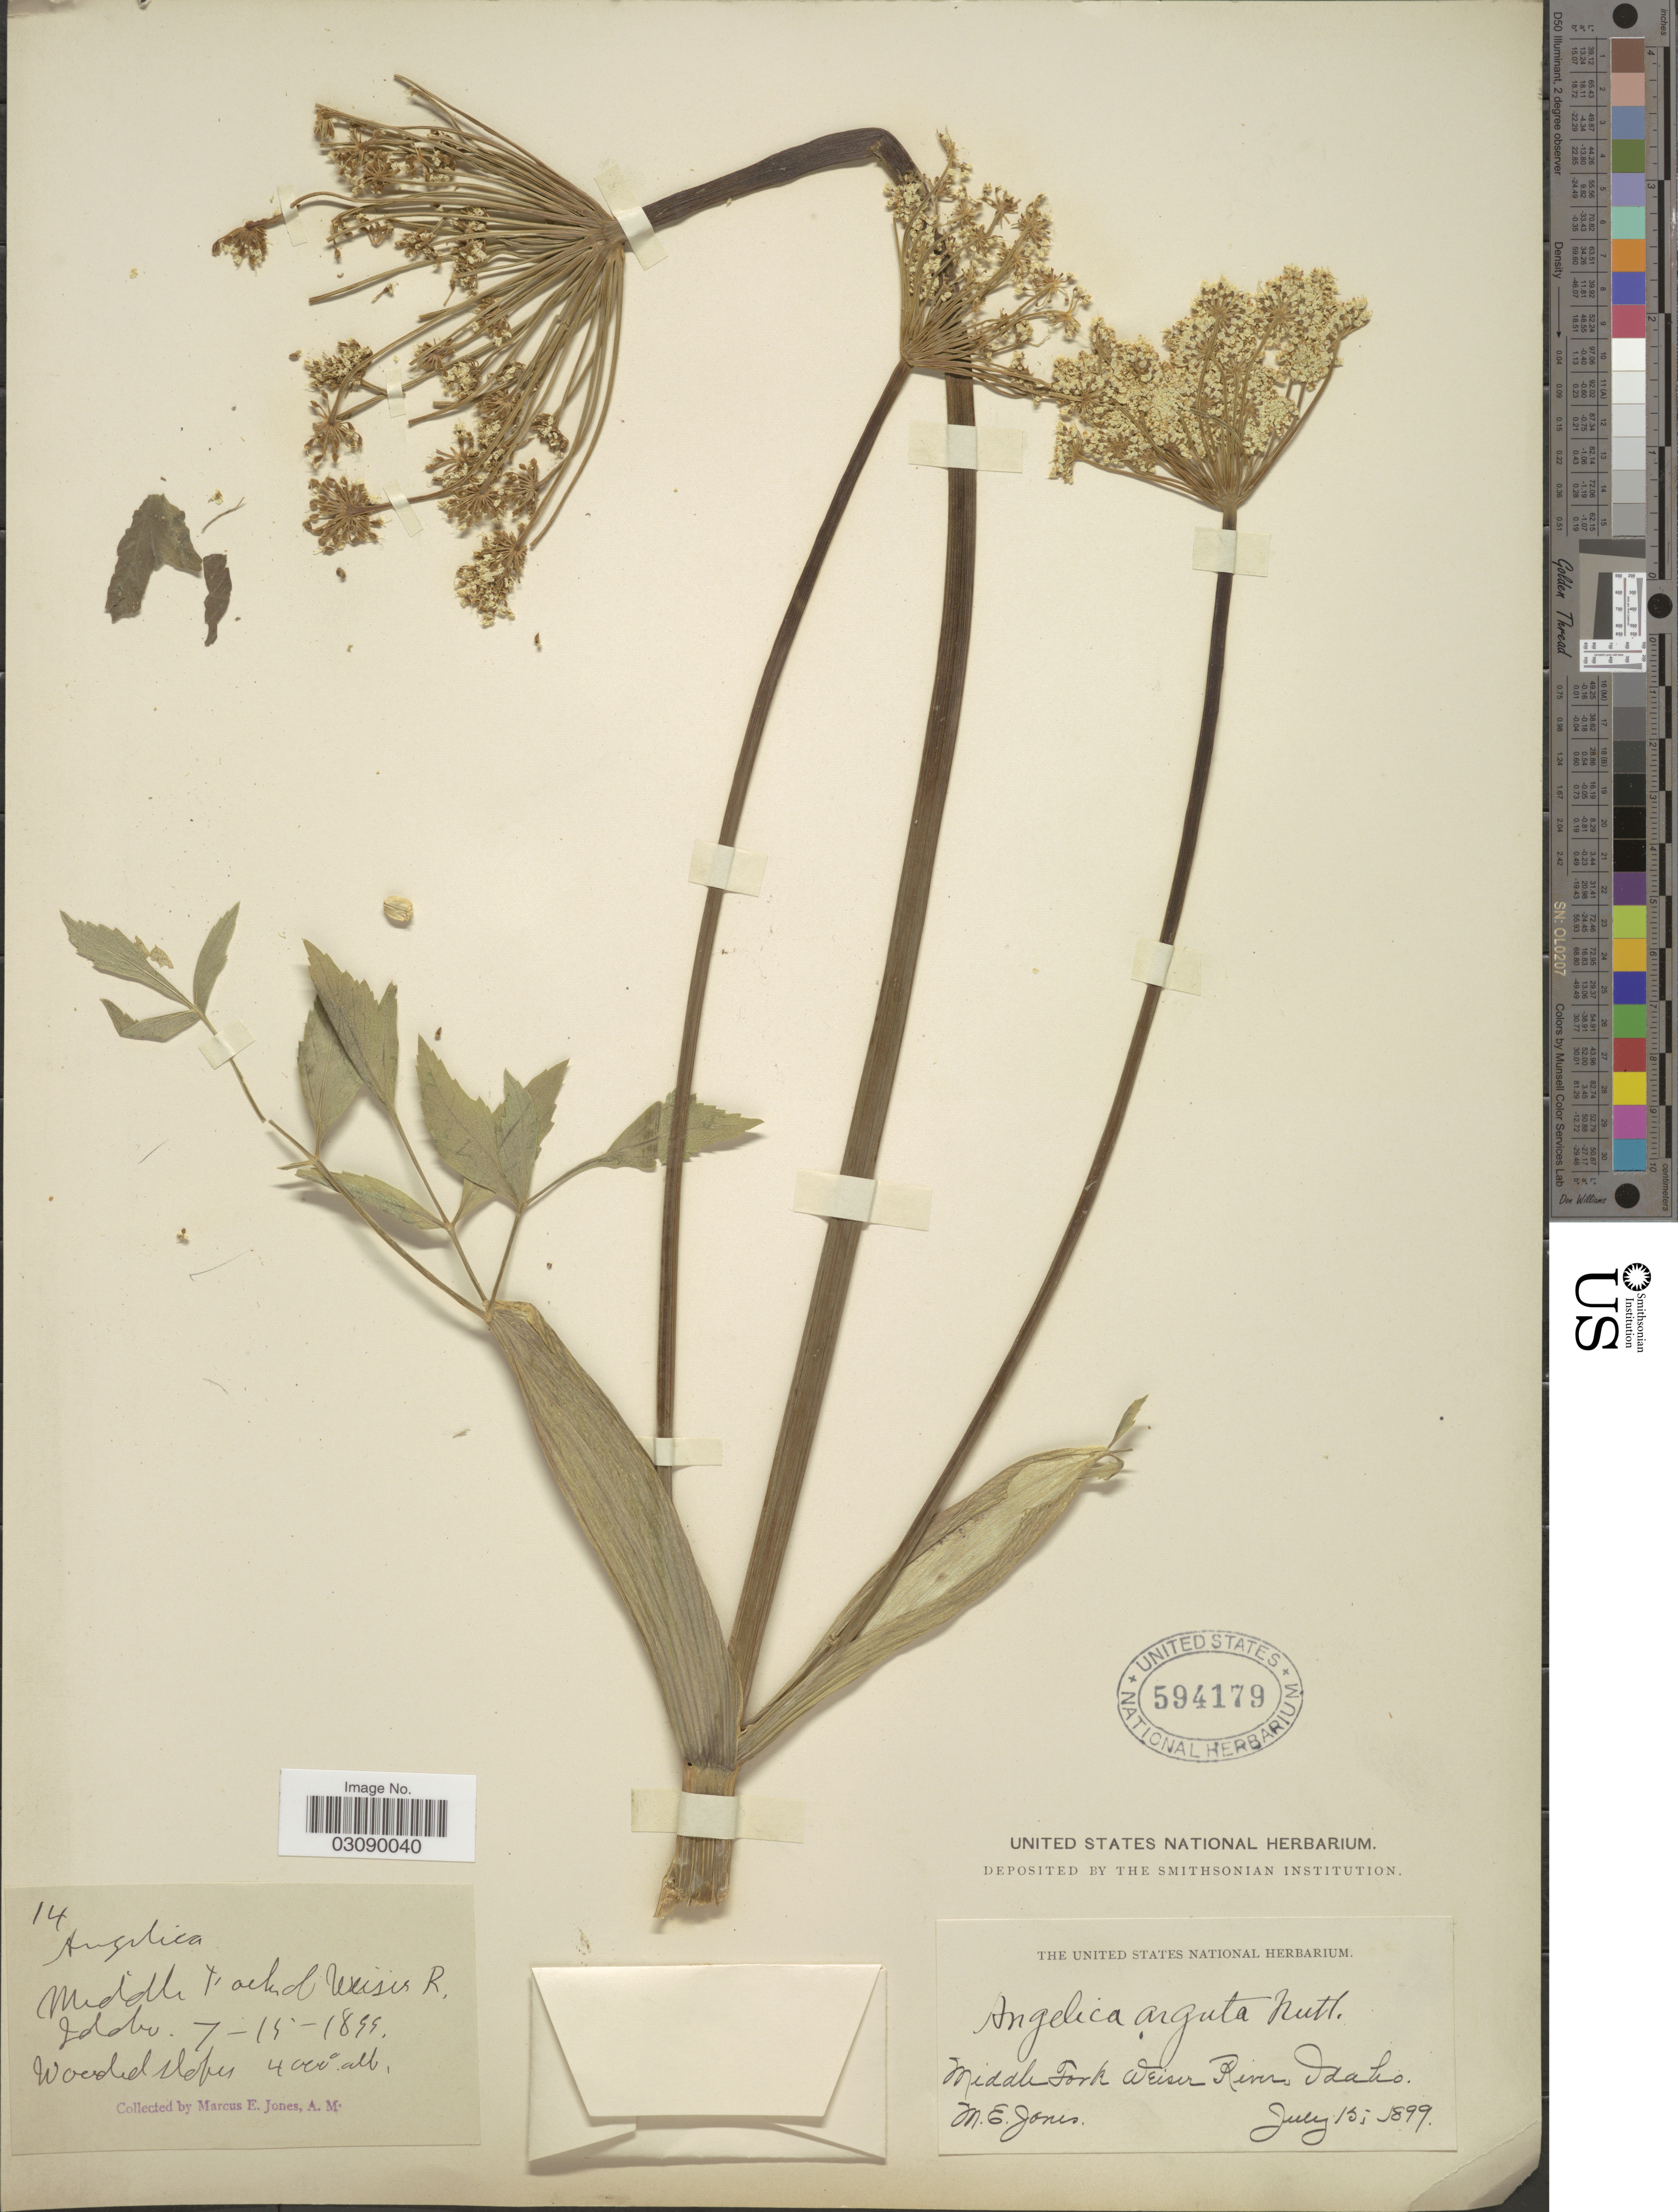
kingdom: Plantae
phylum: Tracheophyta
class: Magnoliopsida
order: Apiales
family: Apiaceae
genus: Angelica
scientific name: Angelica arguta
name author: Nutt.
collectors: M. E. Jones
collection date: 1899-07-15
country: United States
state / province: Idaho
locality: Middle Fork Weiser River.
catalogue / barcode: US 594179